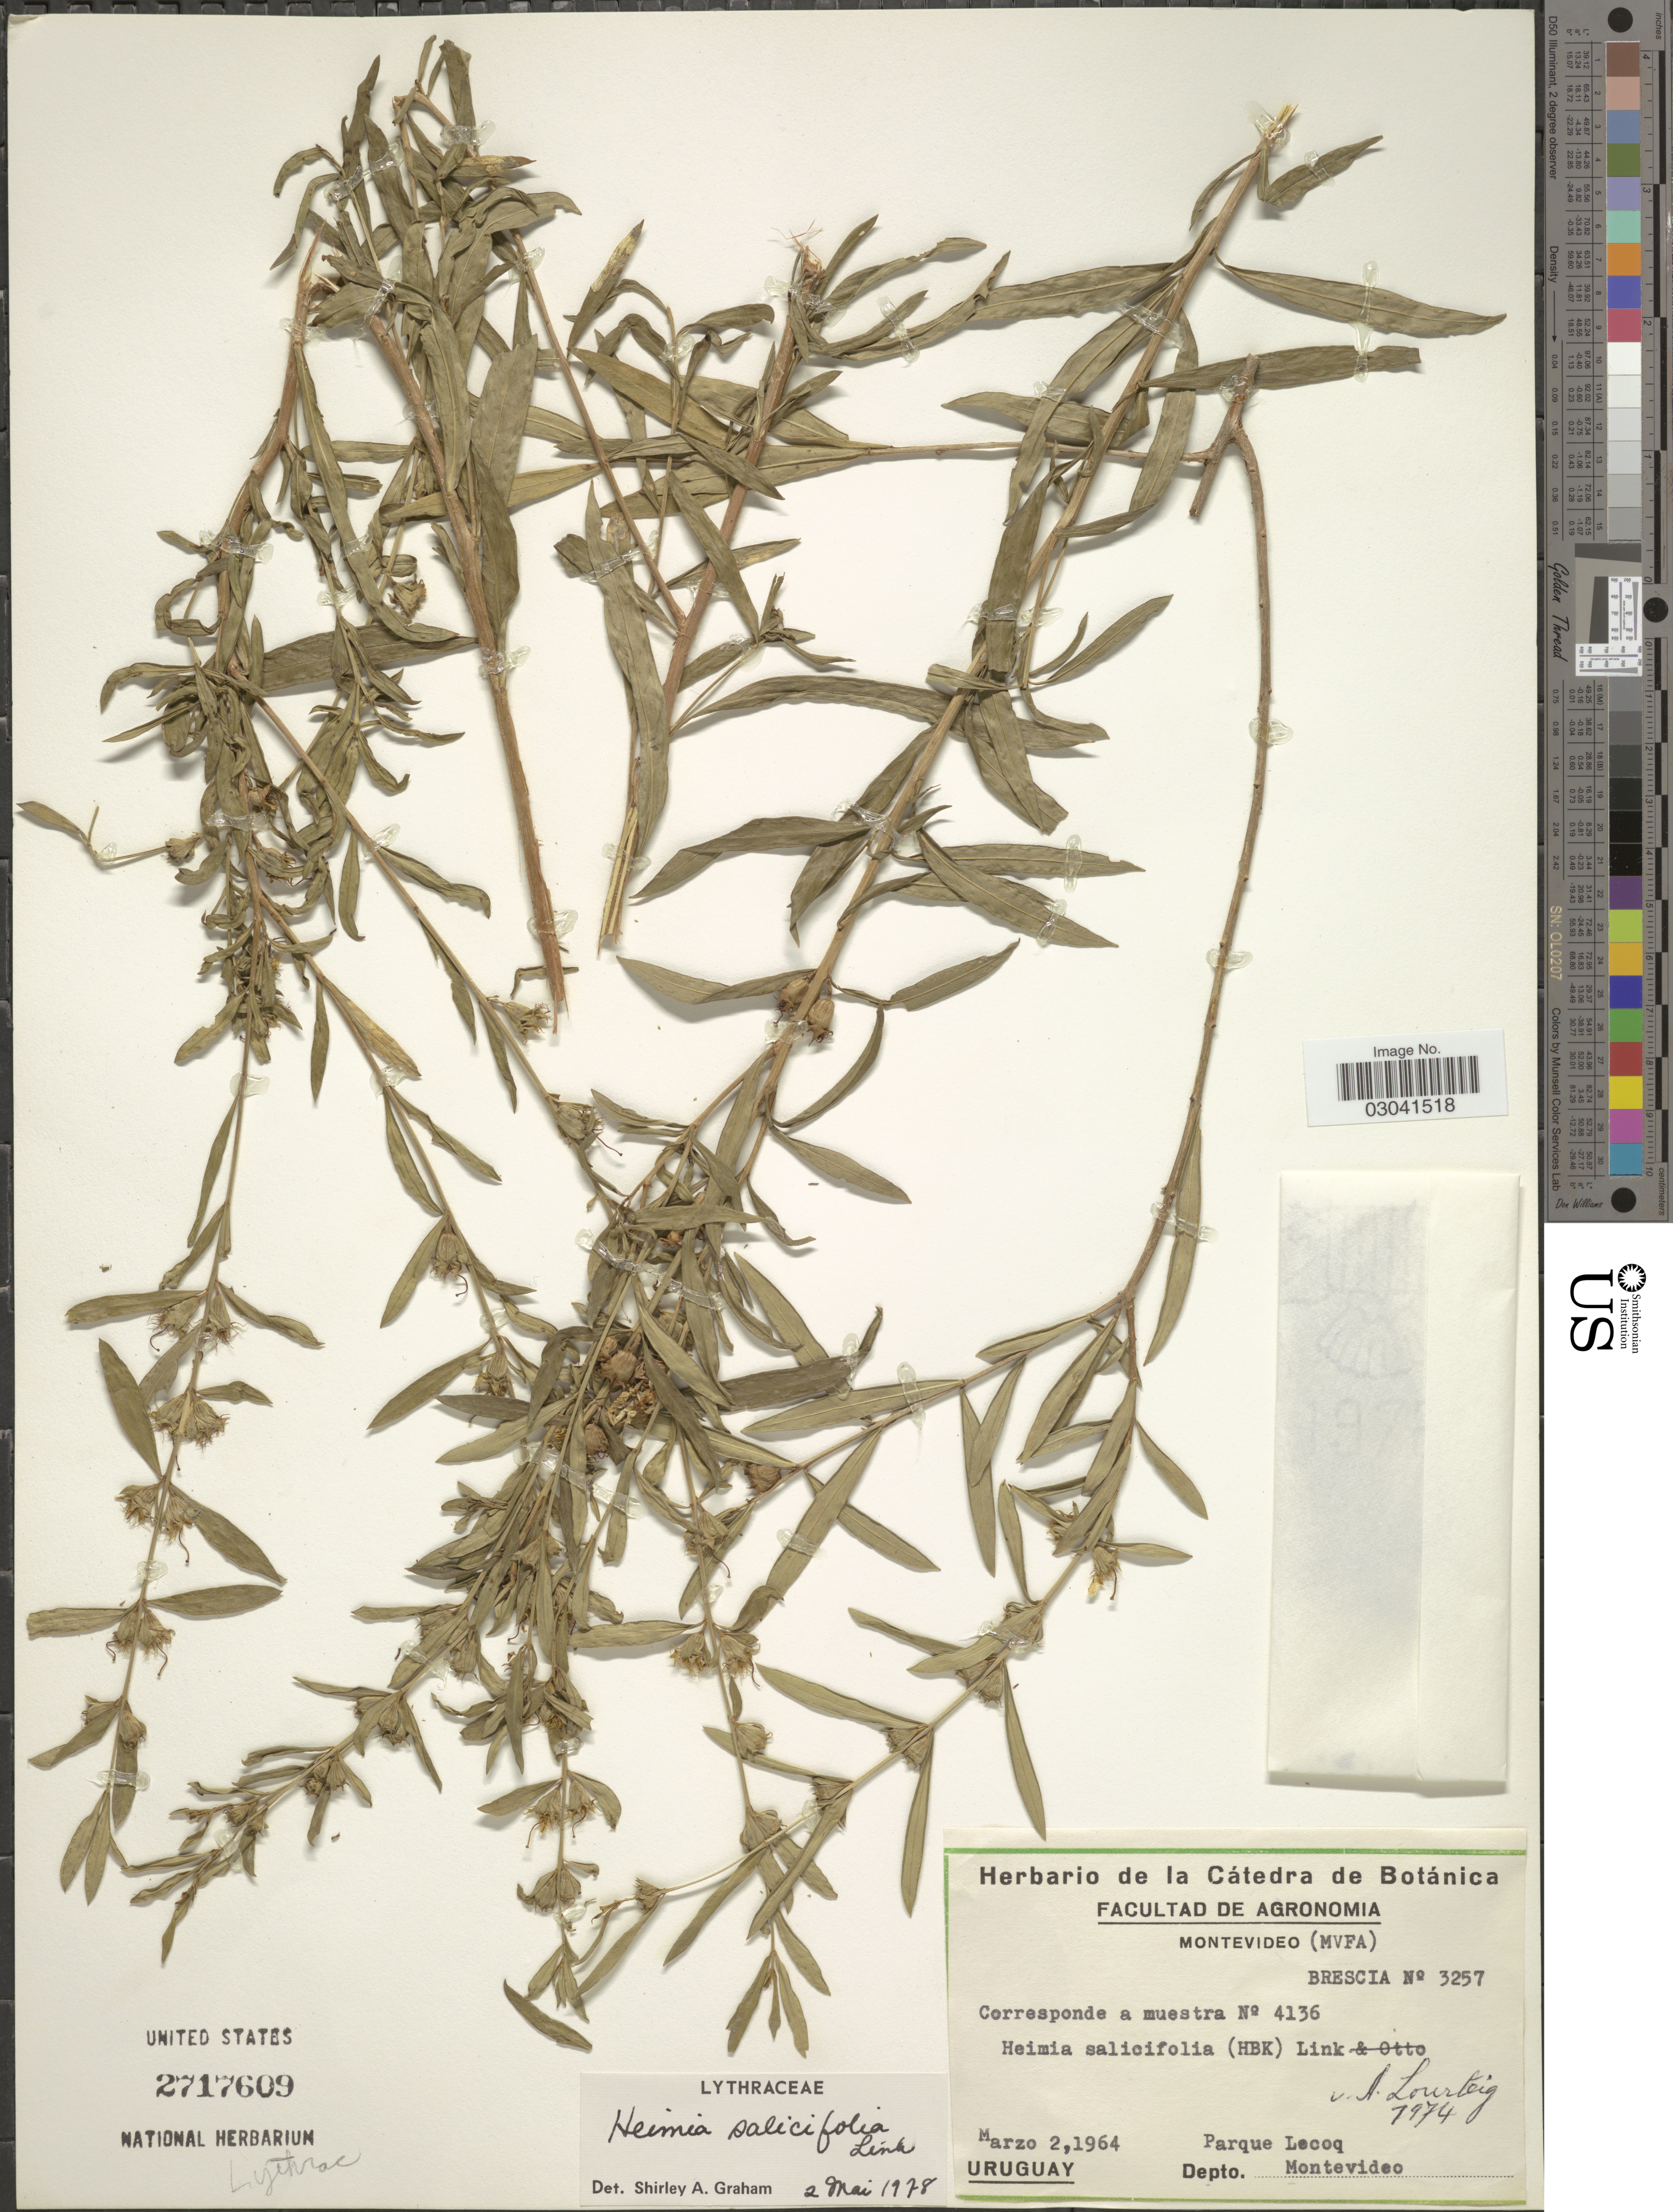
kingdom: Plantae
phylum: Tracheophyta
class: Magnoliopsida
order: Myrtales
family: Lythraceae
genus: Heimia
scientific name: Heimia salicifolia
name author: Link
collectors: -. Brescia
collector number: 3257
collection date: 1964-03-02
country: Uruguay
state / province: Montevideo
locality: Parque Lecoq, Depto. Montevideo.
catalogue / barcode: US 2717609